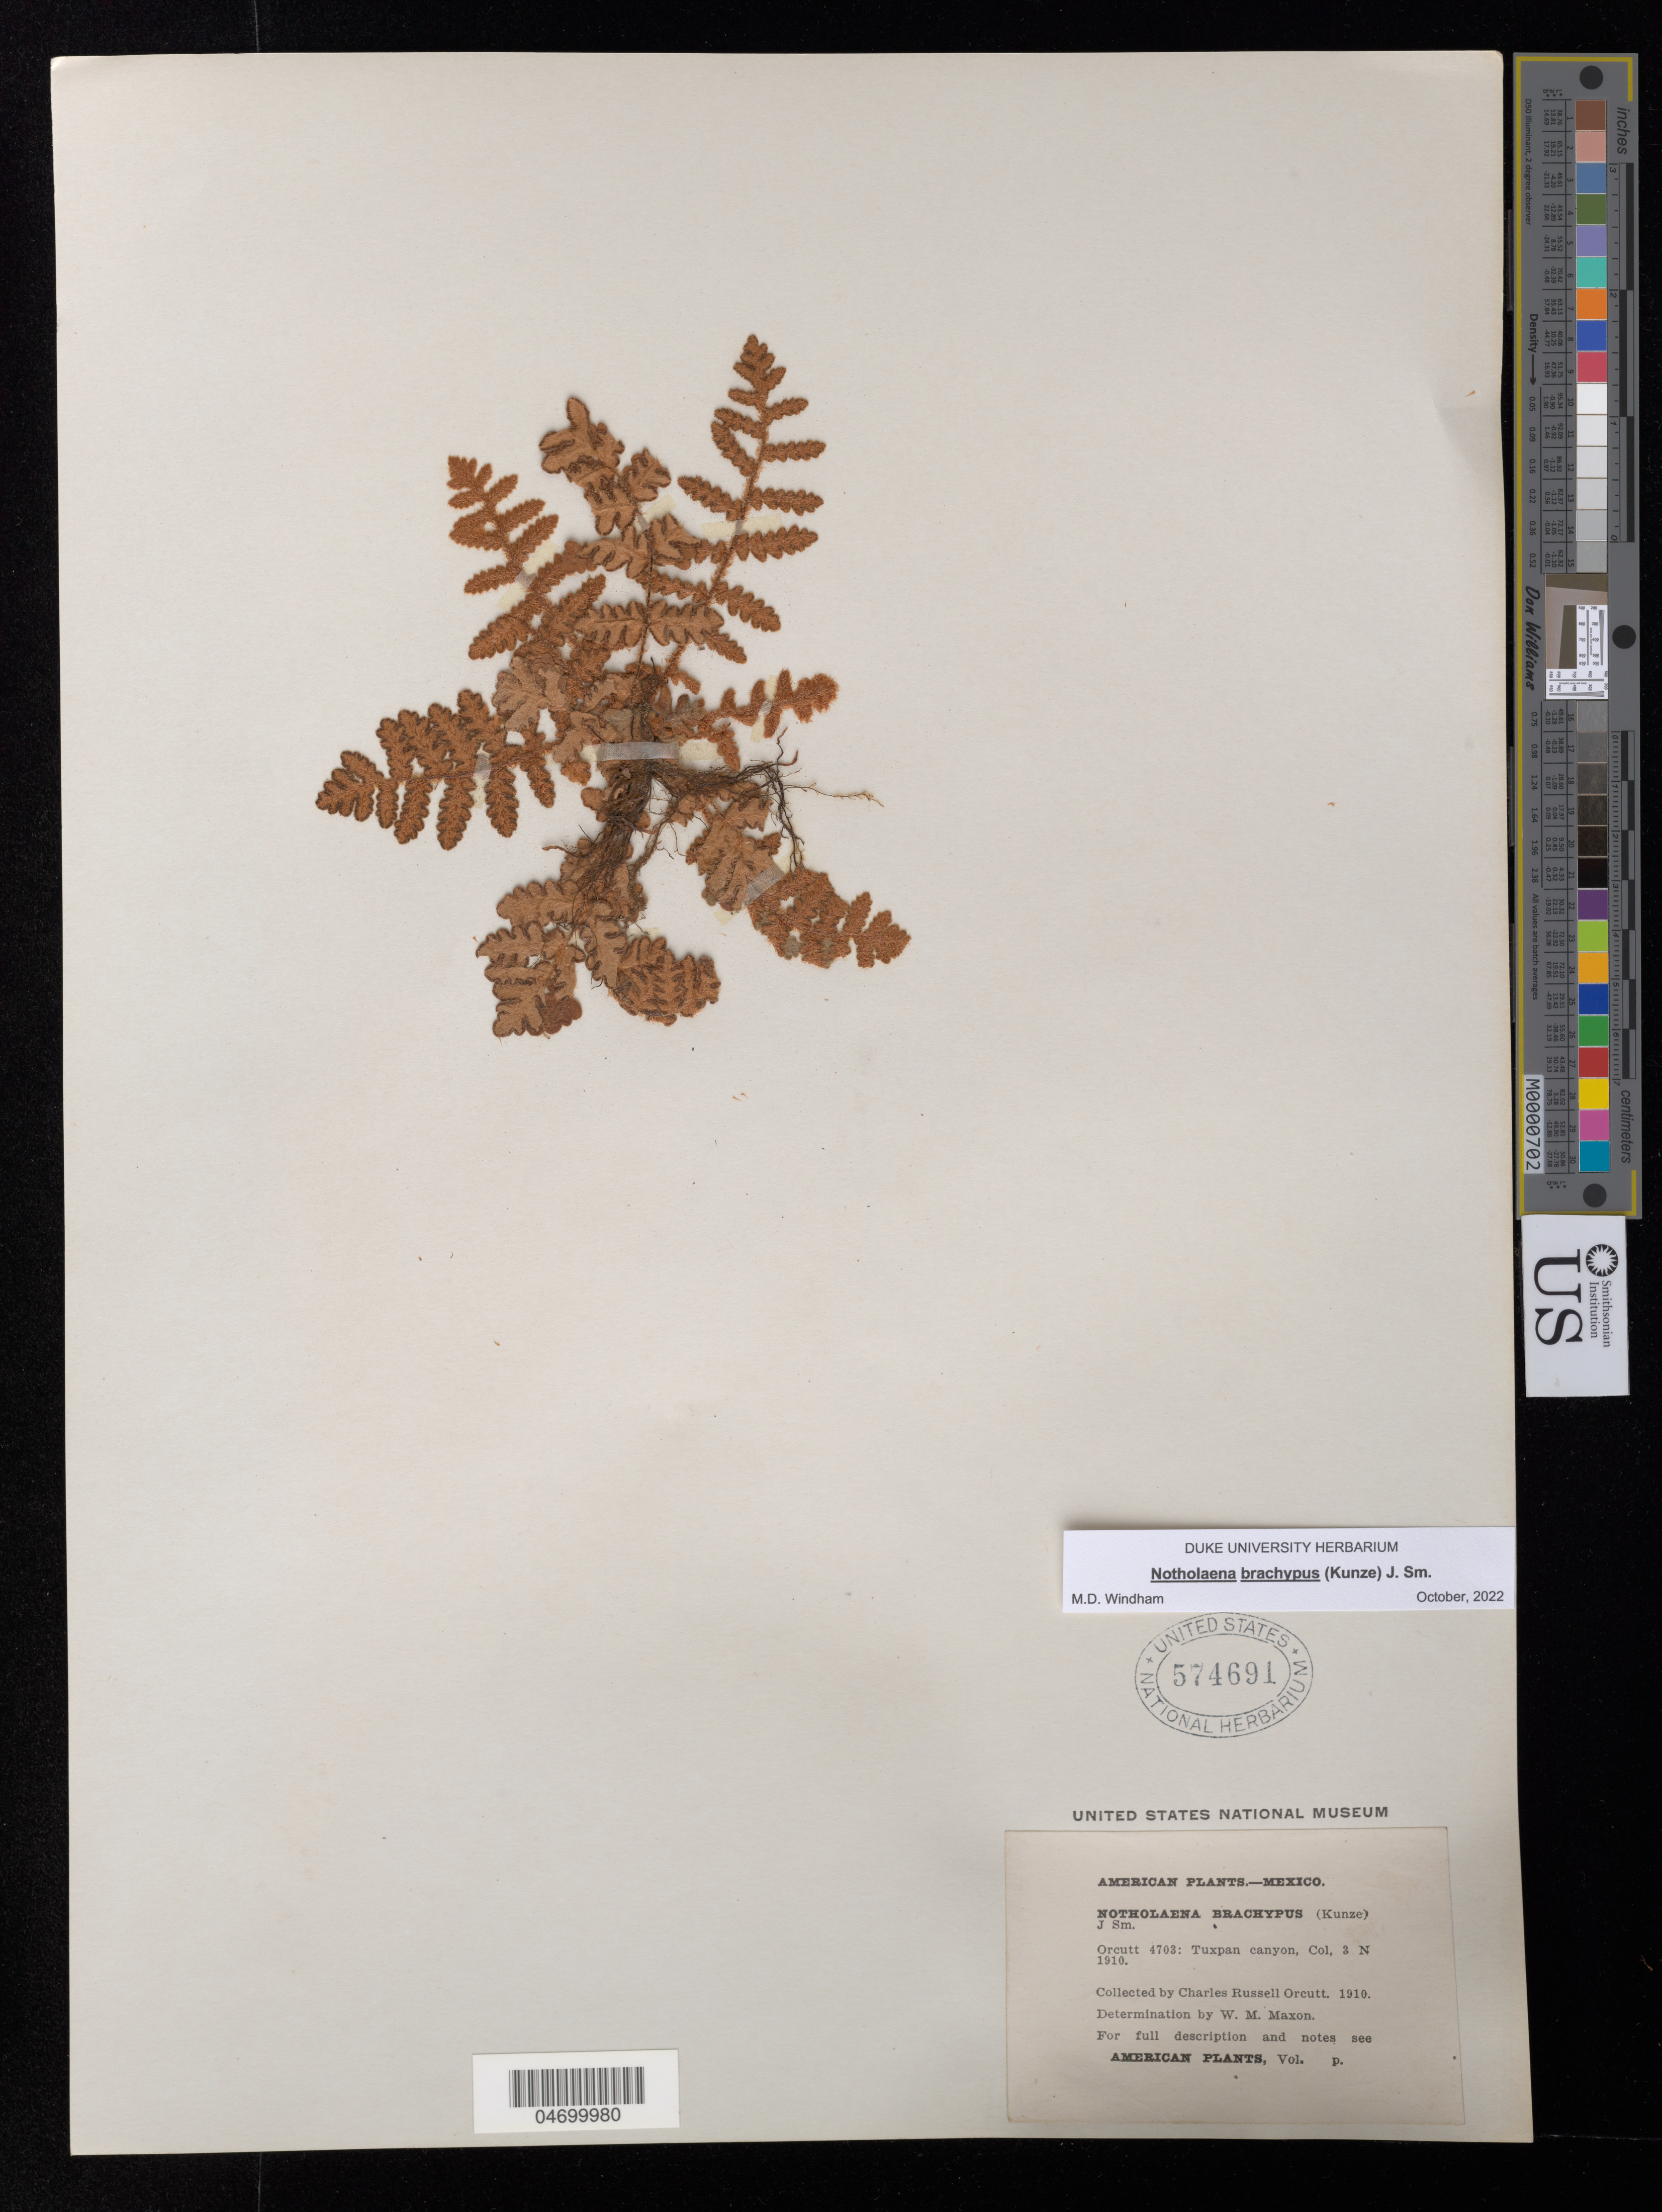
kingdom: Plantae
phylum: Tracheophyta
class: Polypodiopsida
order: Polypodiales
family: Pteridaceae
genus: Notholaena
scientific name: Notholaena brachypus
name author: (Kunze) J. Sm.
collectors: C. R. Orcutt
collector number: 4703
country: Mexico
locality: Tuxpan canyon.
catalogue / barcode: US 574691